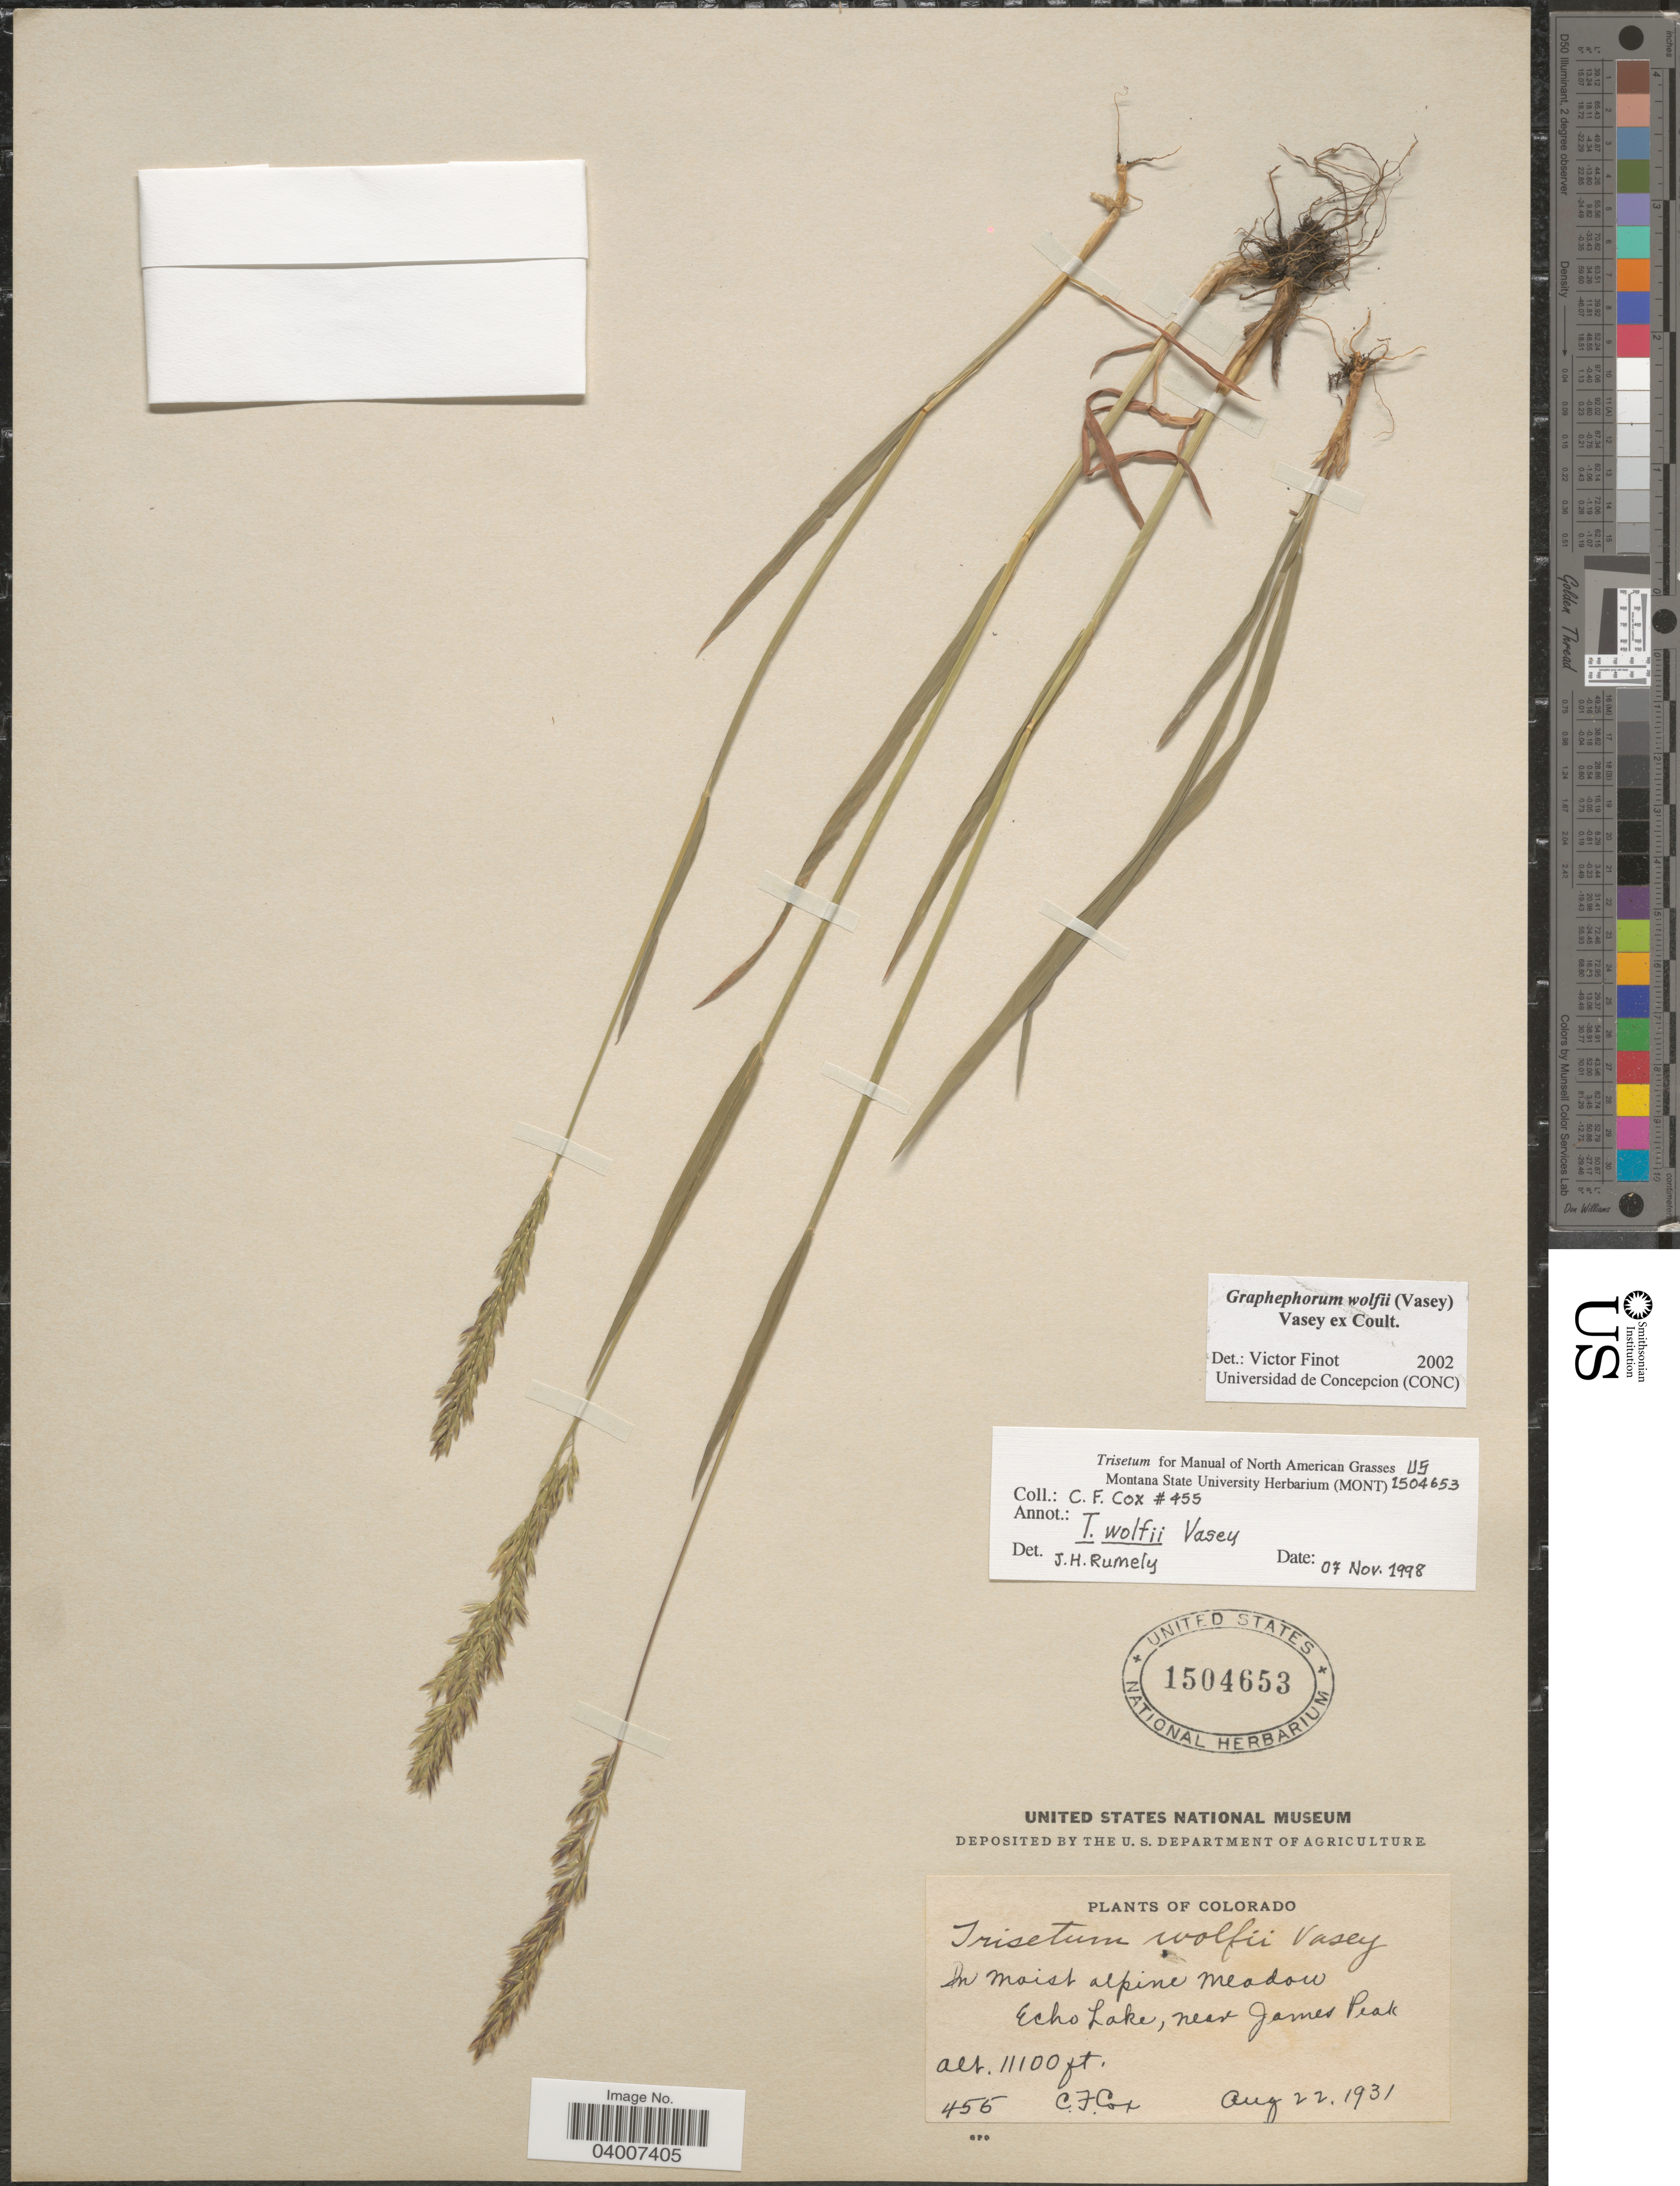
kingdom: Plantae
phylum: Tracheophyta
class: Liliopsida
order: Poales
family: Poaceae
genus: Graphephorum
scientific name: Graphephorum wolfii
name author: (E. Fourn.) Vasey ex Coult.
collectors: C. Cox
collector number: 455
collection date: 1931-08-22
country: United States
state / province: Colorado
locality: Echo Lake, near James Peak.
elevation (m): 3383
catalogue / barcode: US 1504653